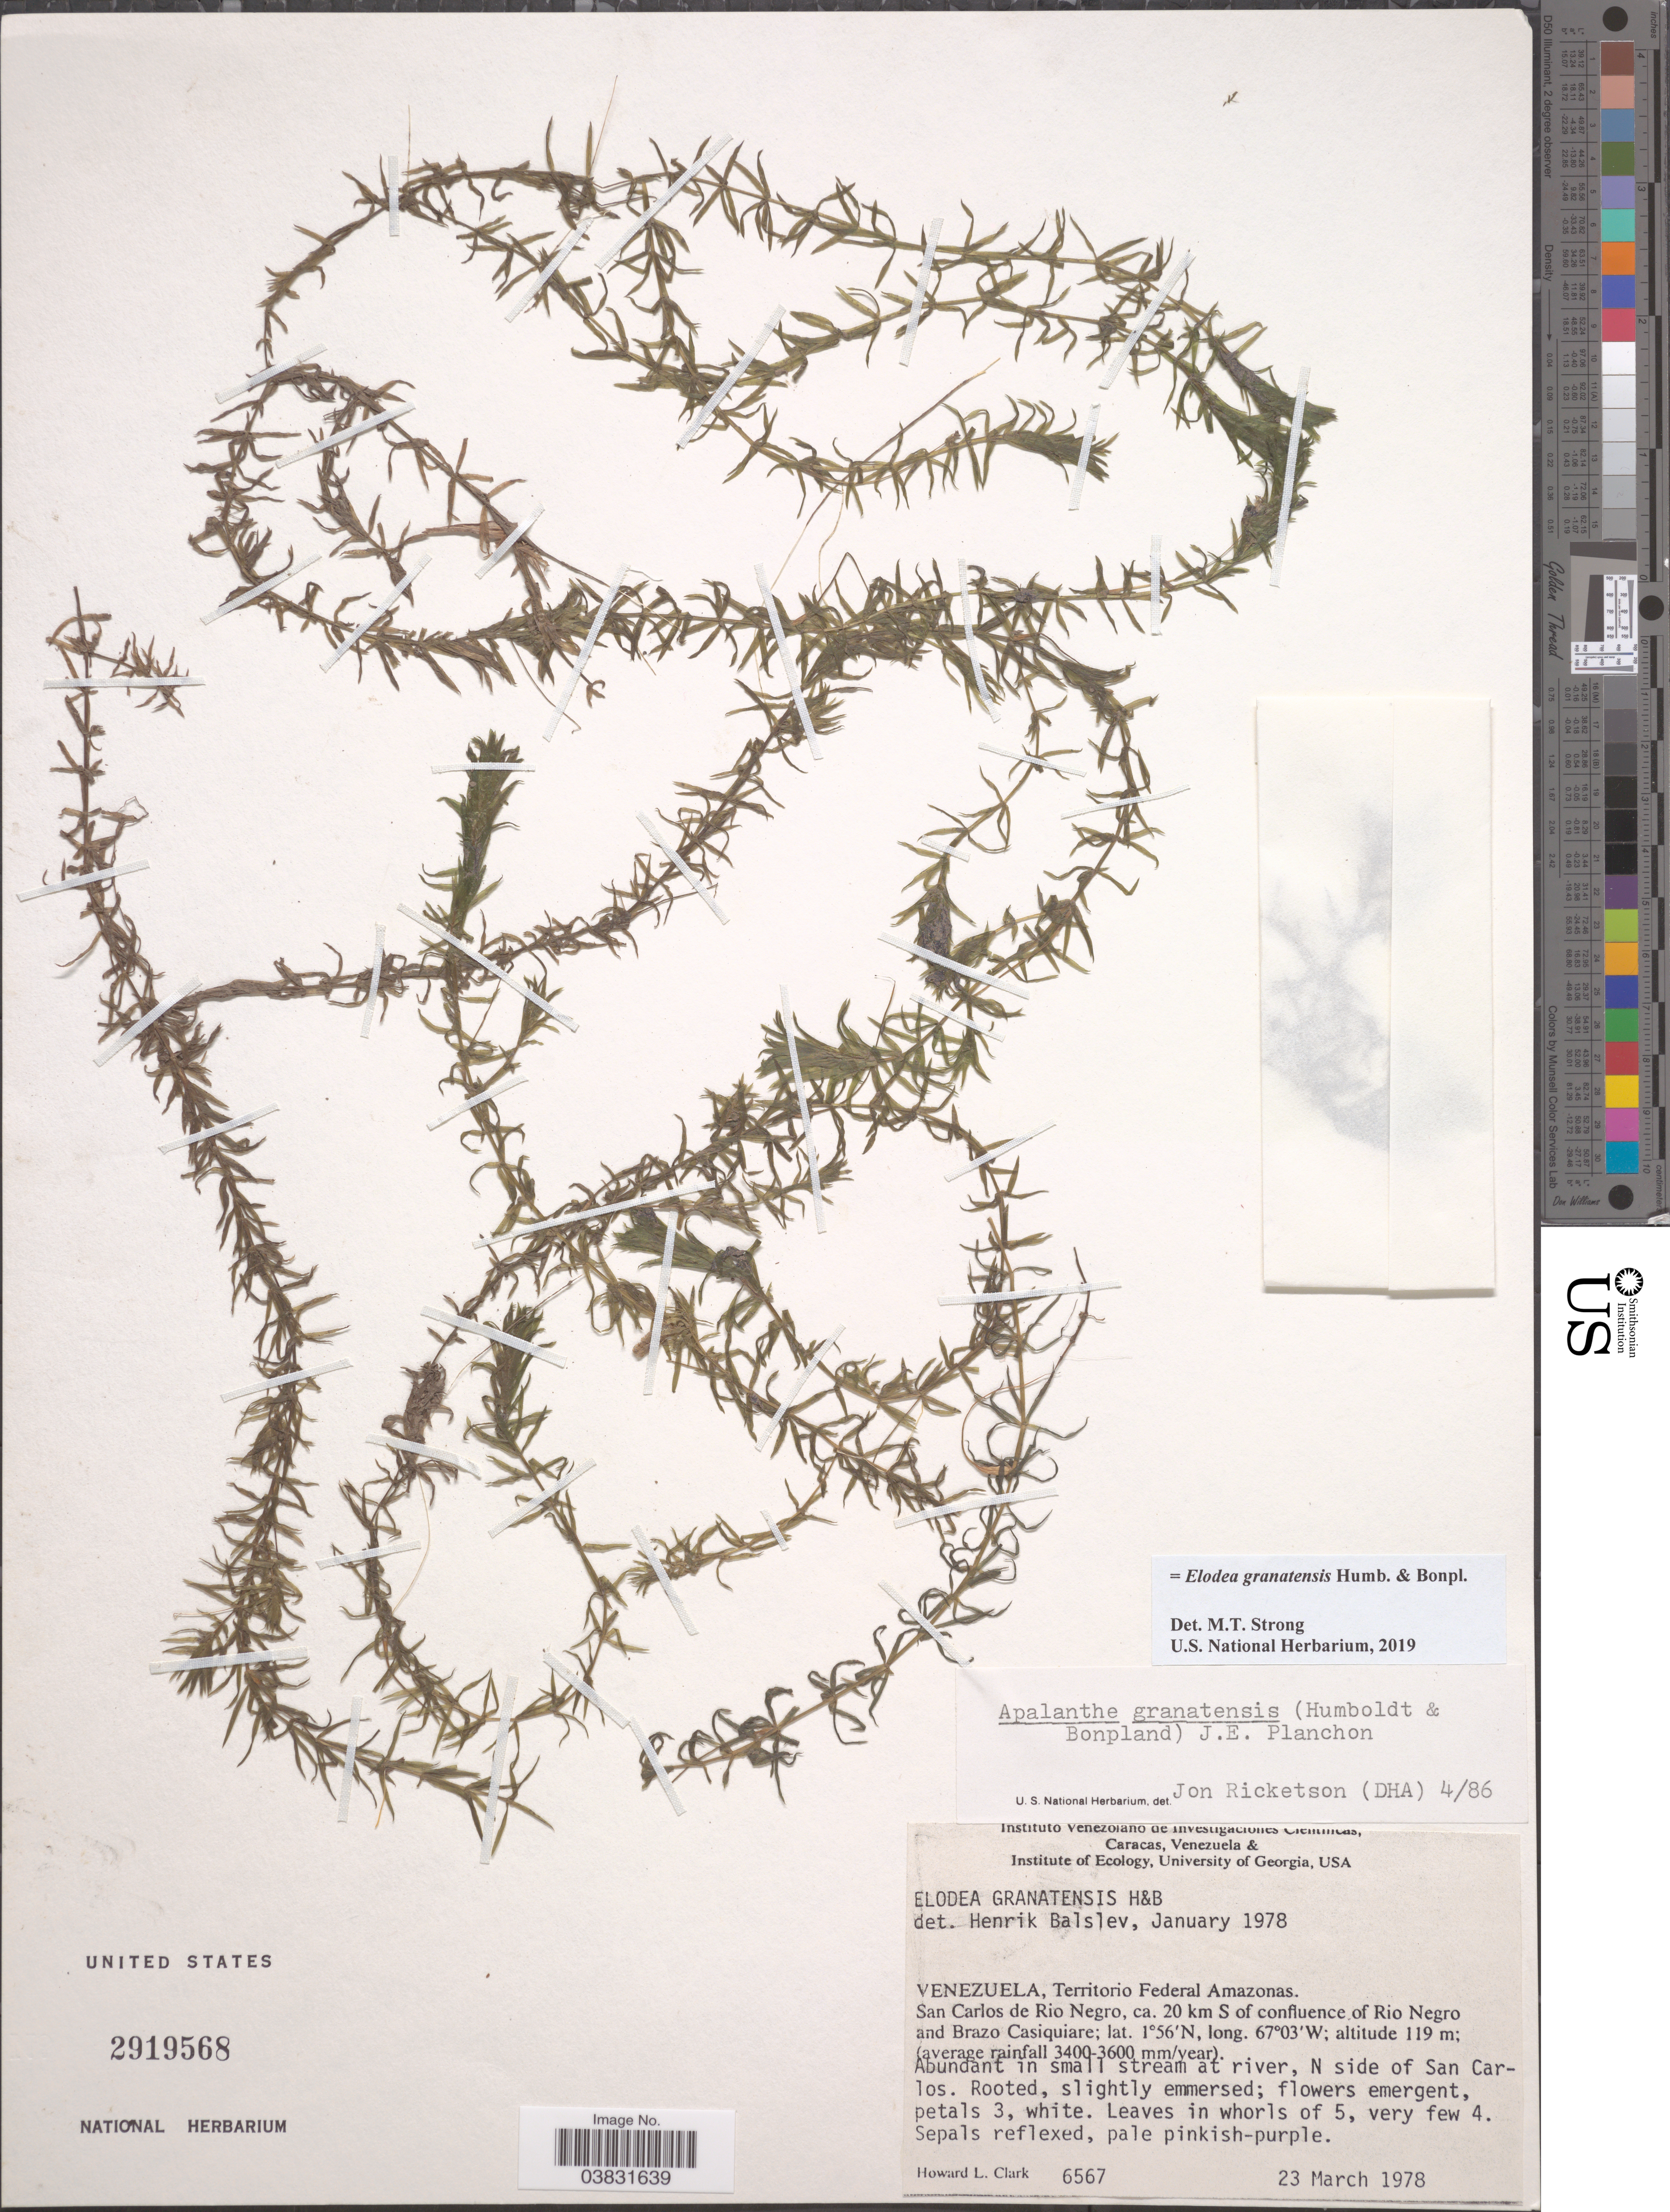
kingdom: Plantae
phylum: Tracheophyta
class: Liliopsida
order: Alismatales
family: Hydrocharitaceae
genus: Elodea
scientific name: Elodea granatensis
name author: Humb. & Bonpl.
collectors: H. L. Clark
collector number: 6567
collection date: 1978-03-23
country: Venezuela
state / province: Amazonas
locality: Territorio Federal Amazonas. San Carlos de Rio Negro, ca. 20 km S of confluence of Rio Negro and Brazo Casiquiare.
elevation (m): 119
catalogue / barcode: US 2919568